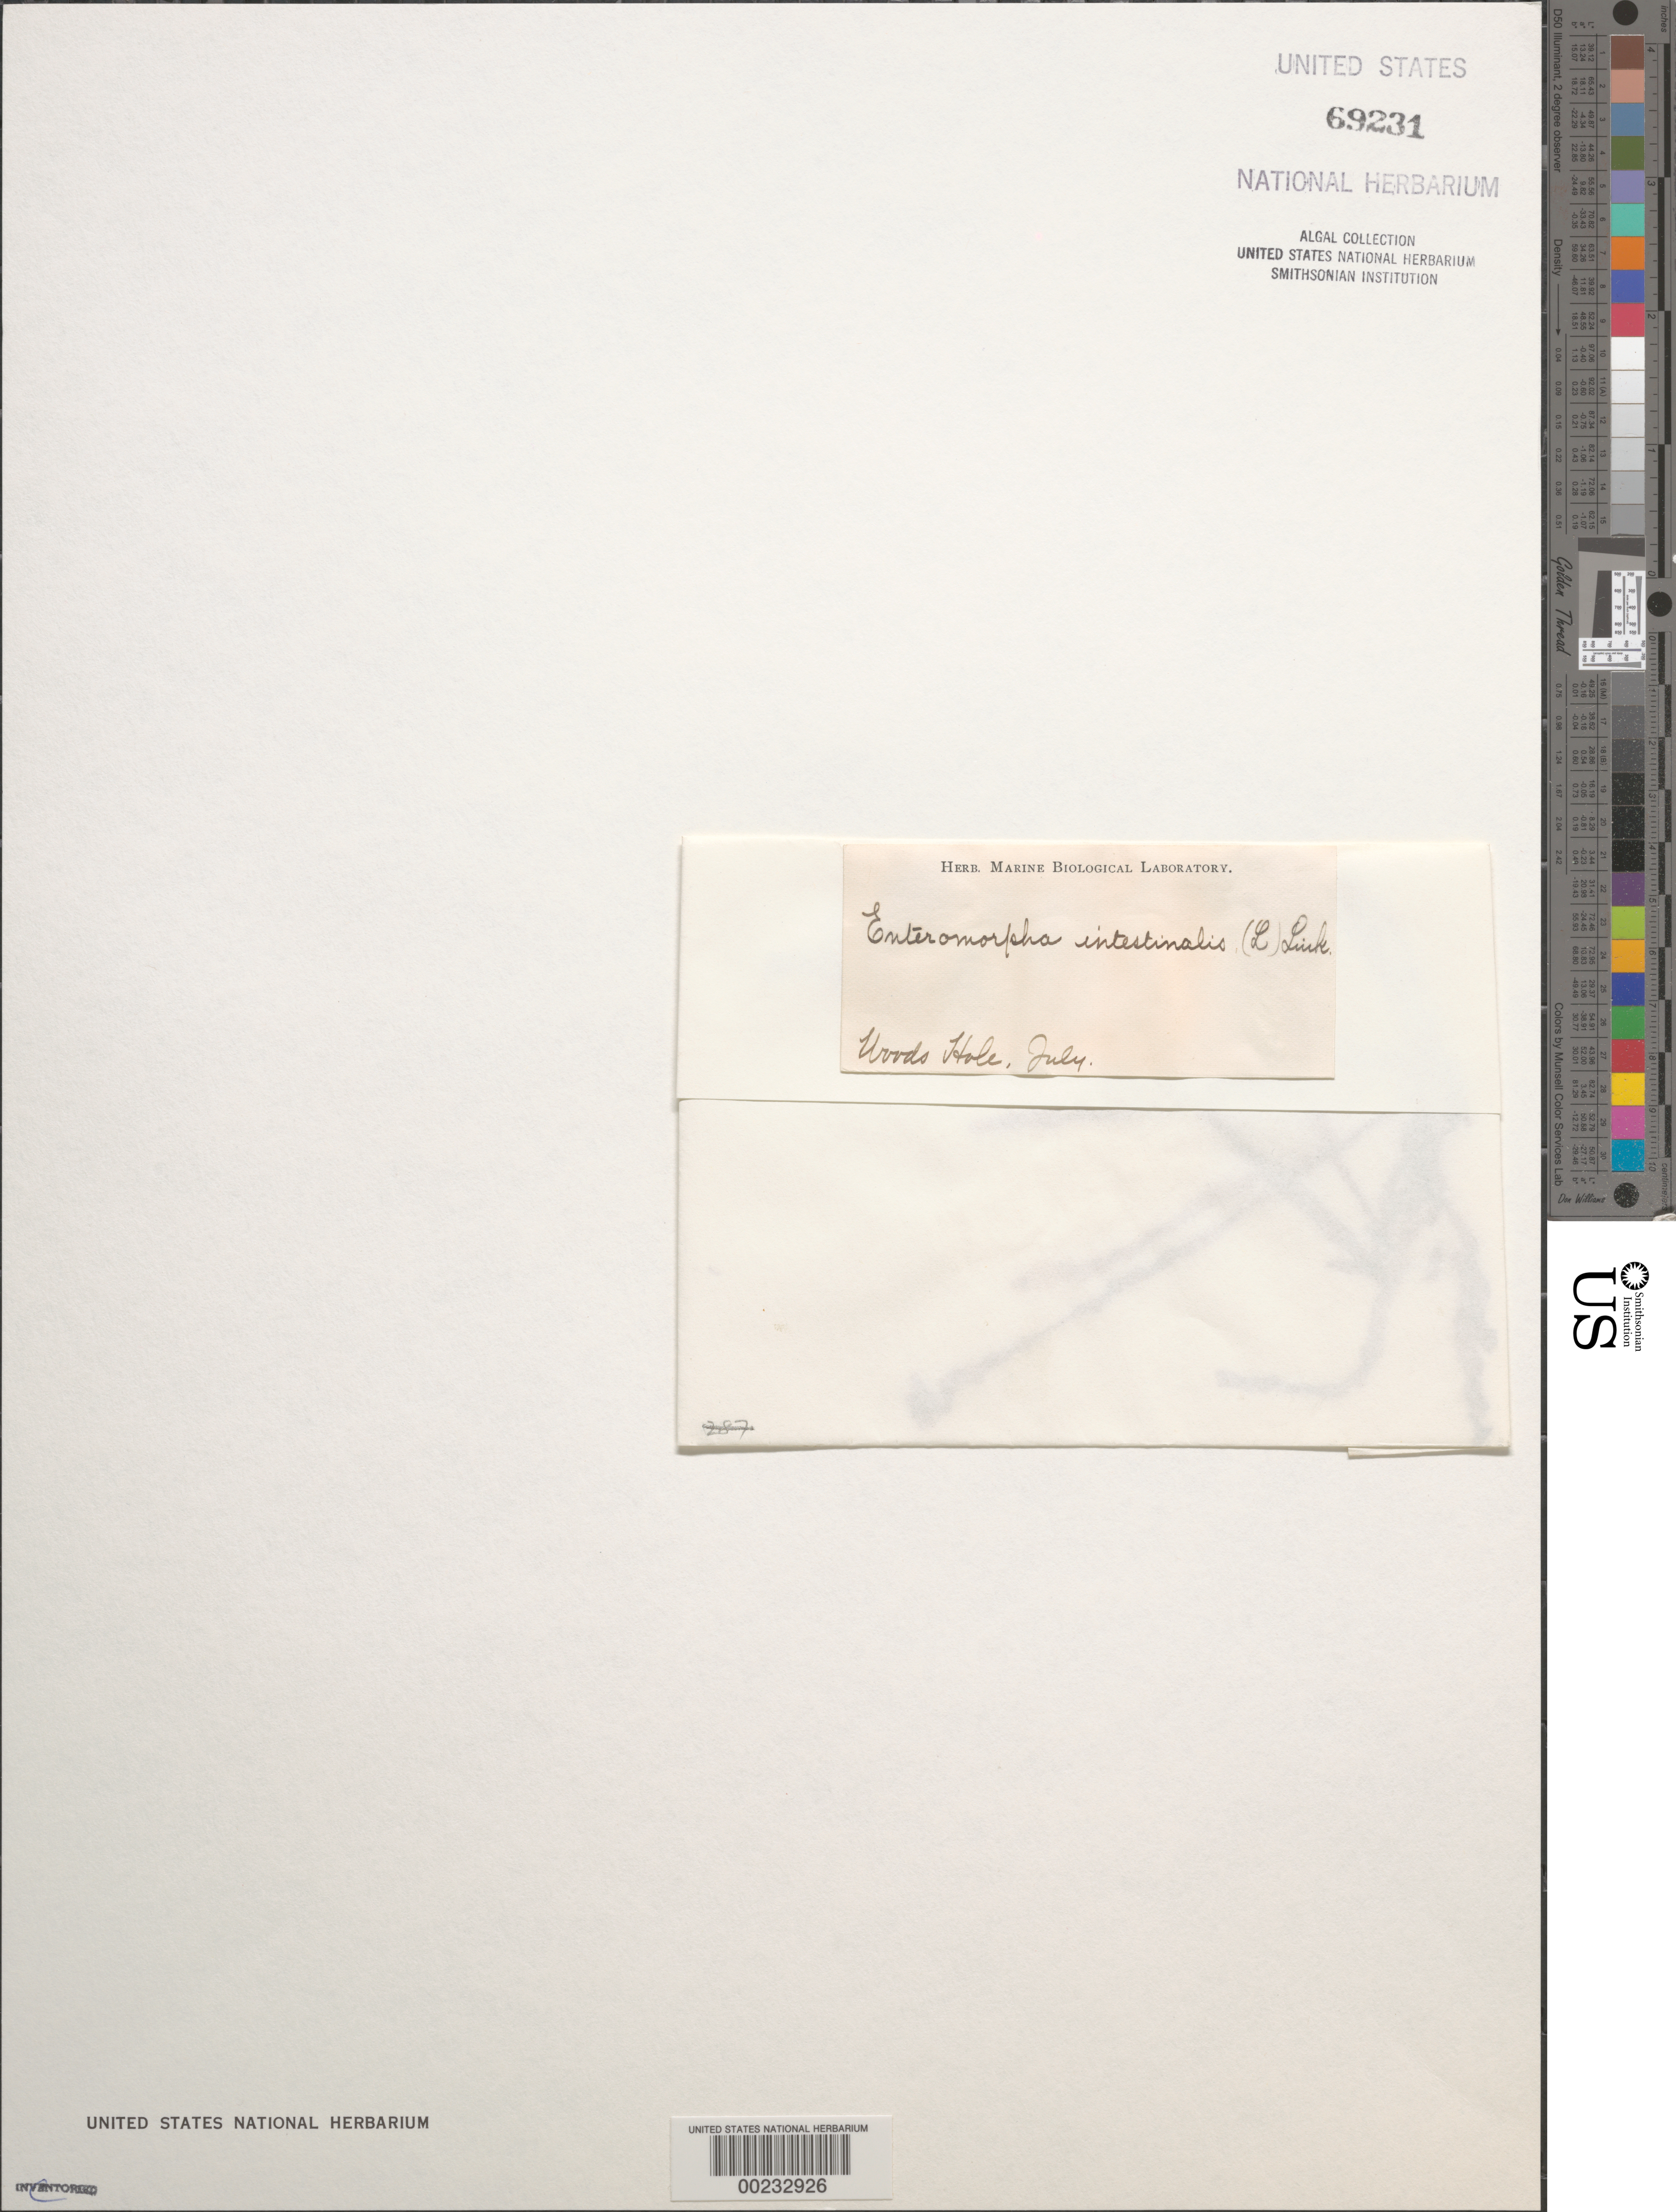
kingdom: Plantae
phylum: Chlorophyta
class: Ulvophyceae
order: Ulvales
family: Ulvaceae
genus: Ulva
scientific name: Ulva intestinalis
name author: L.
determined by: Algae name updating Project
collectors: Marine Biological Lab (Herb.)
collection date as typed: Jul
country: United States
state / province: Massachusetts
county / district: Barnstable County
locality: Woods Hole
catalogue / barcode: US 69231